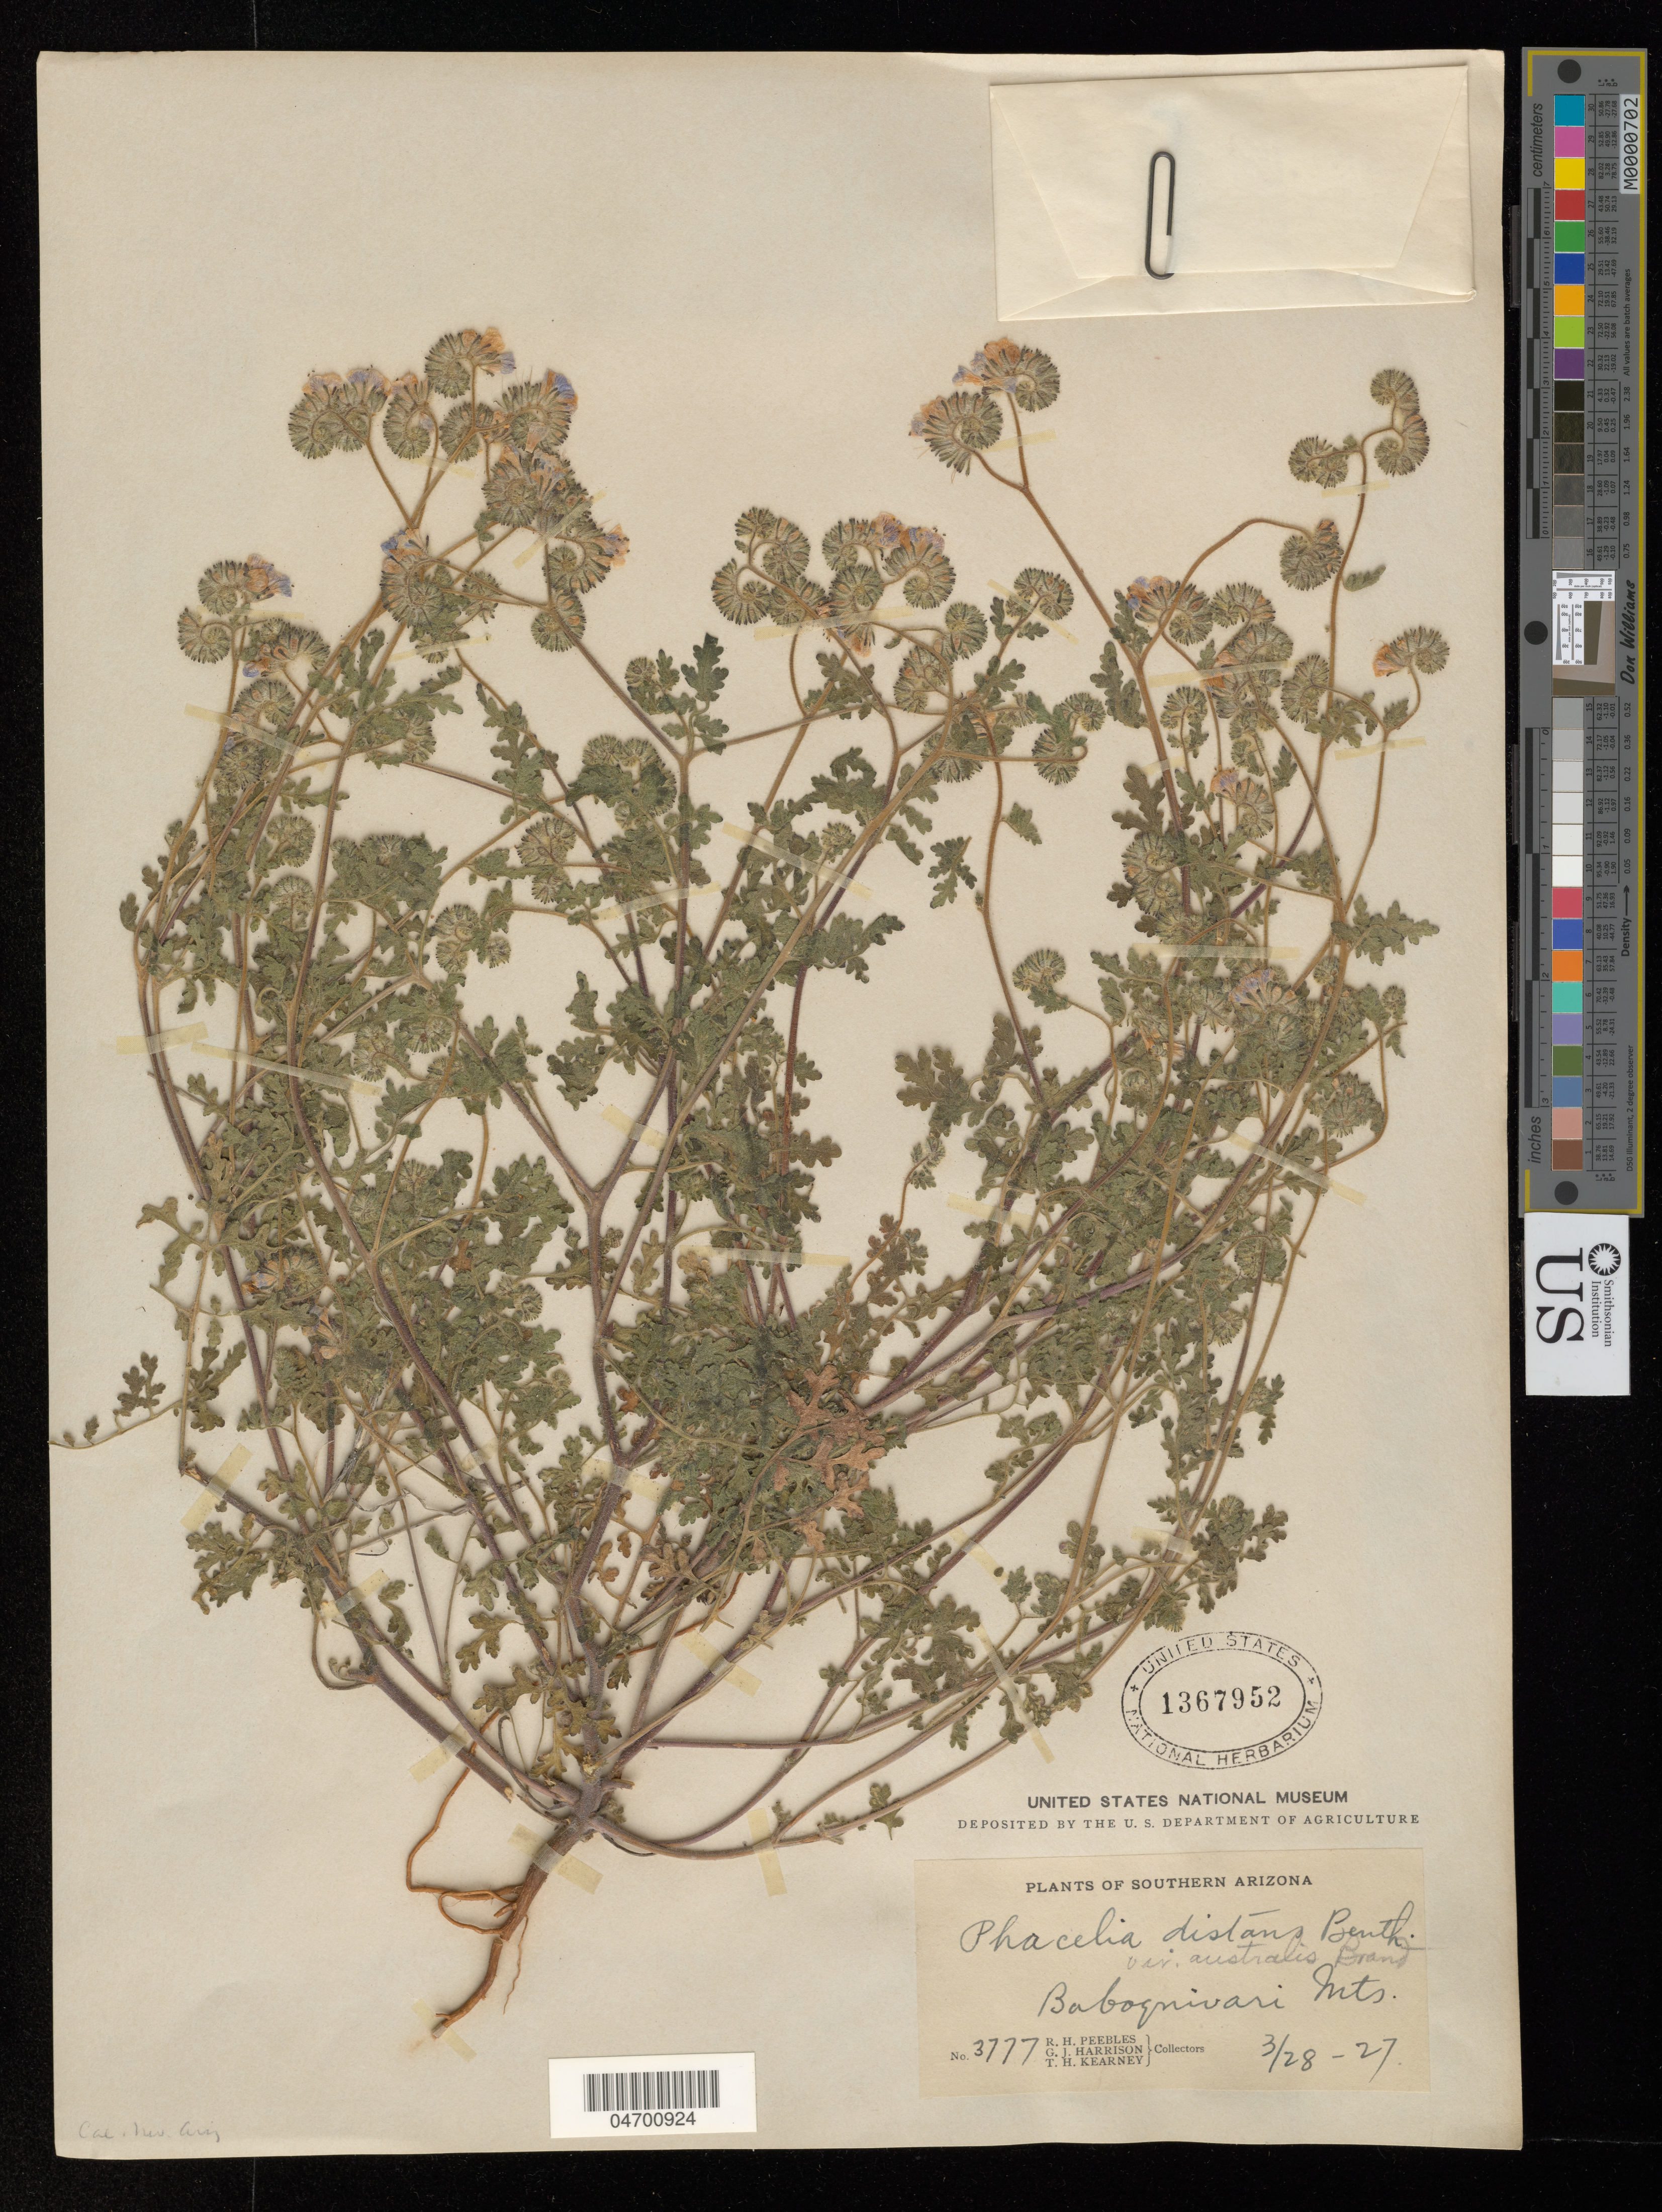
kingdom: Plantae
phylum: Tracheophyta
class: Magnoliopsida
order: Boraginales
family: Hydrophyllaceae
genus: Phacelia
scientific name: Phacelia distans var. australis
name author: Brand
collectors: R. H. Peebles, G. J. Harrison & T. H. Kearney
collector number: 3777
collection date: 1927-03-28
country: United States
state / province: Arizona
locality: Southern Arizona. Babognivari Mts.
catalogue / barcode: US 1367952